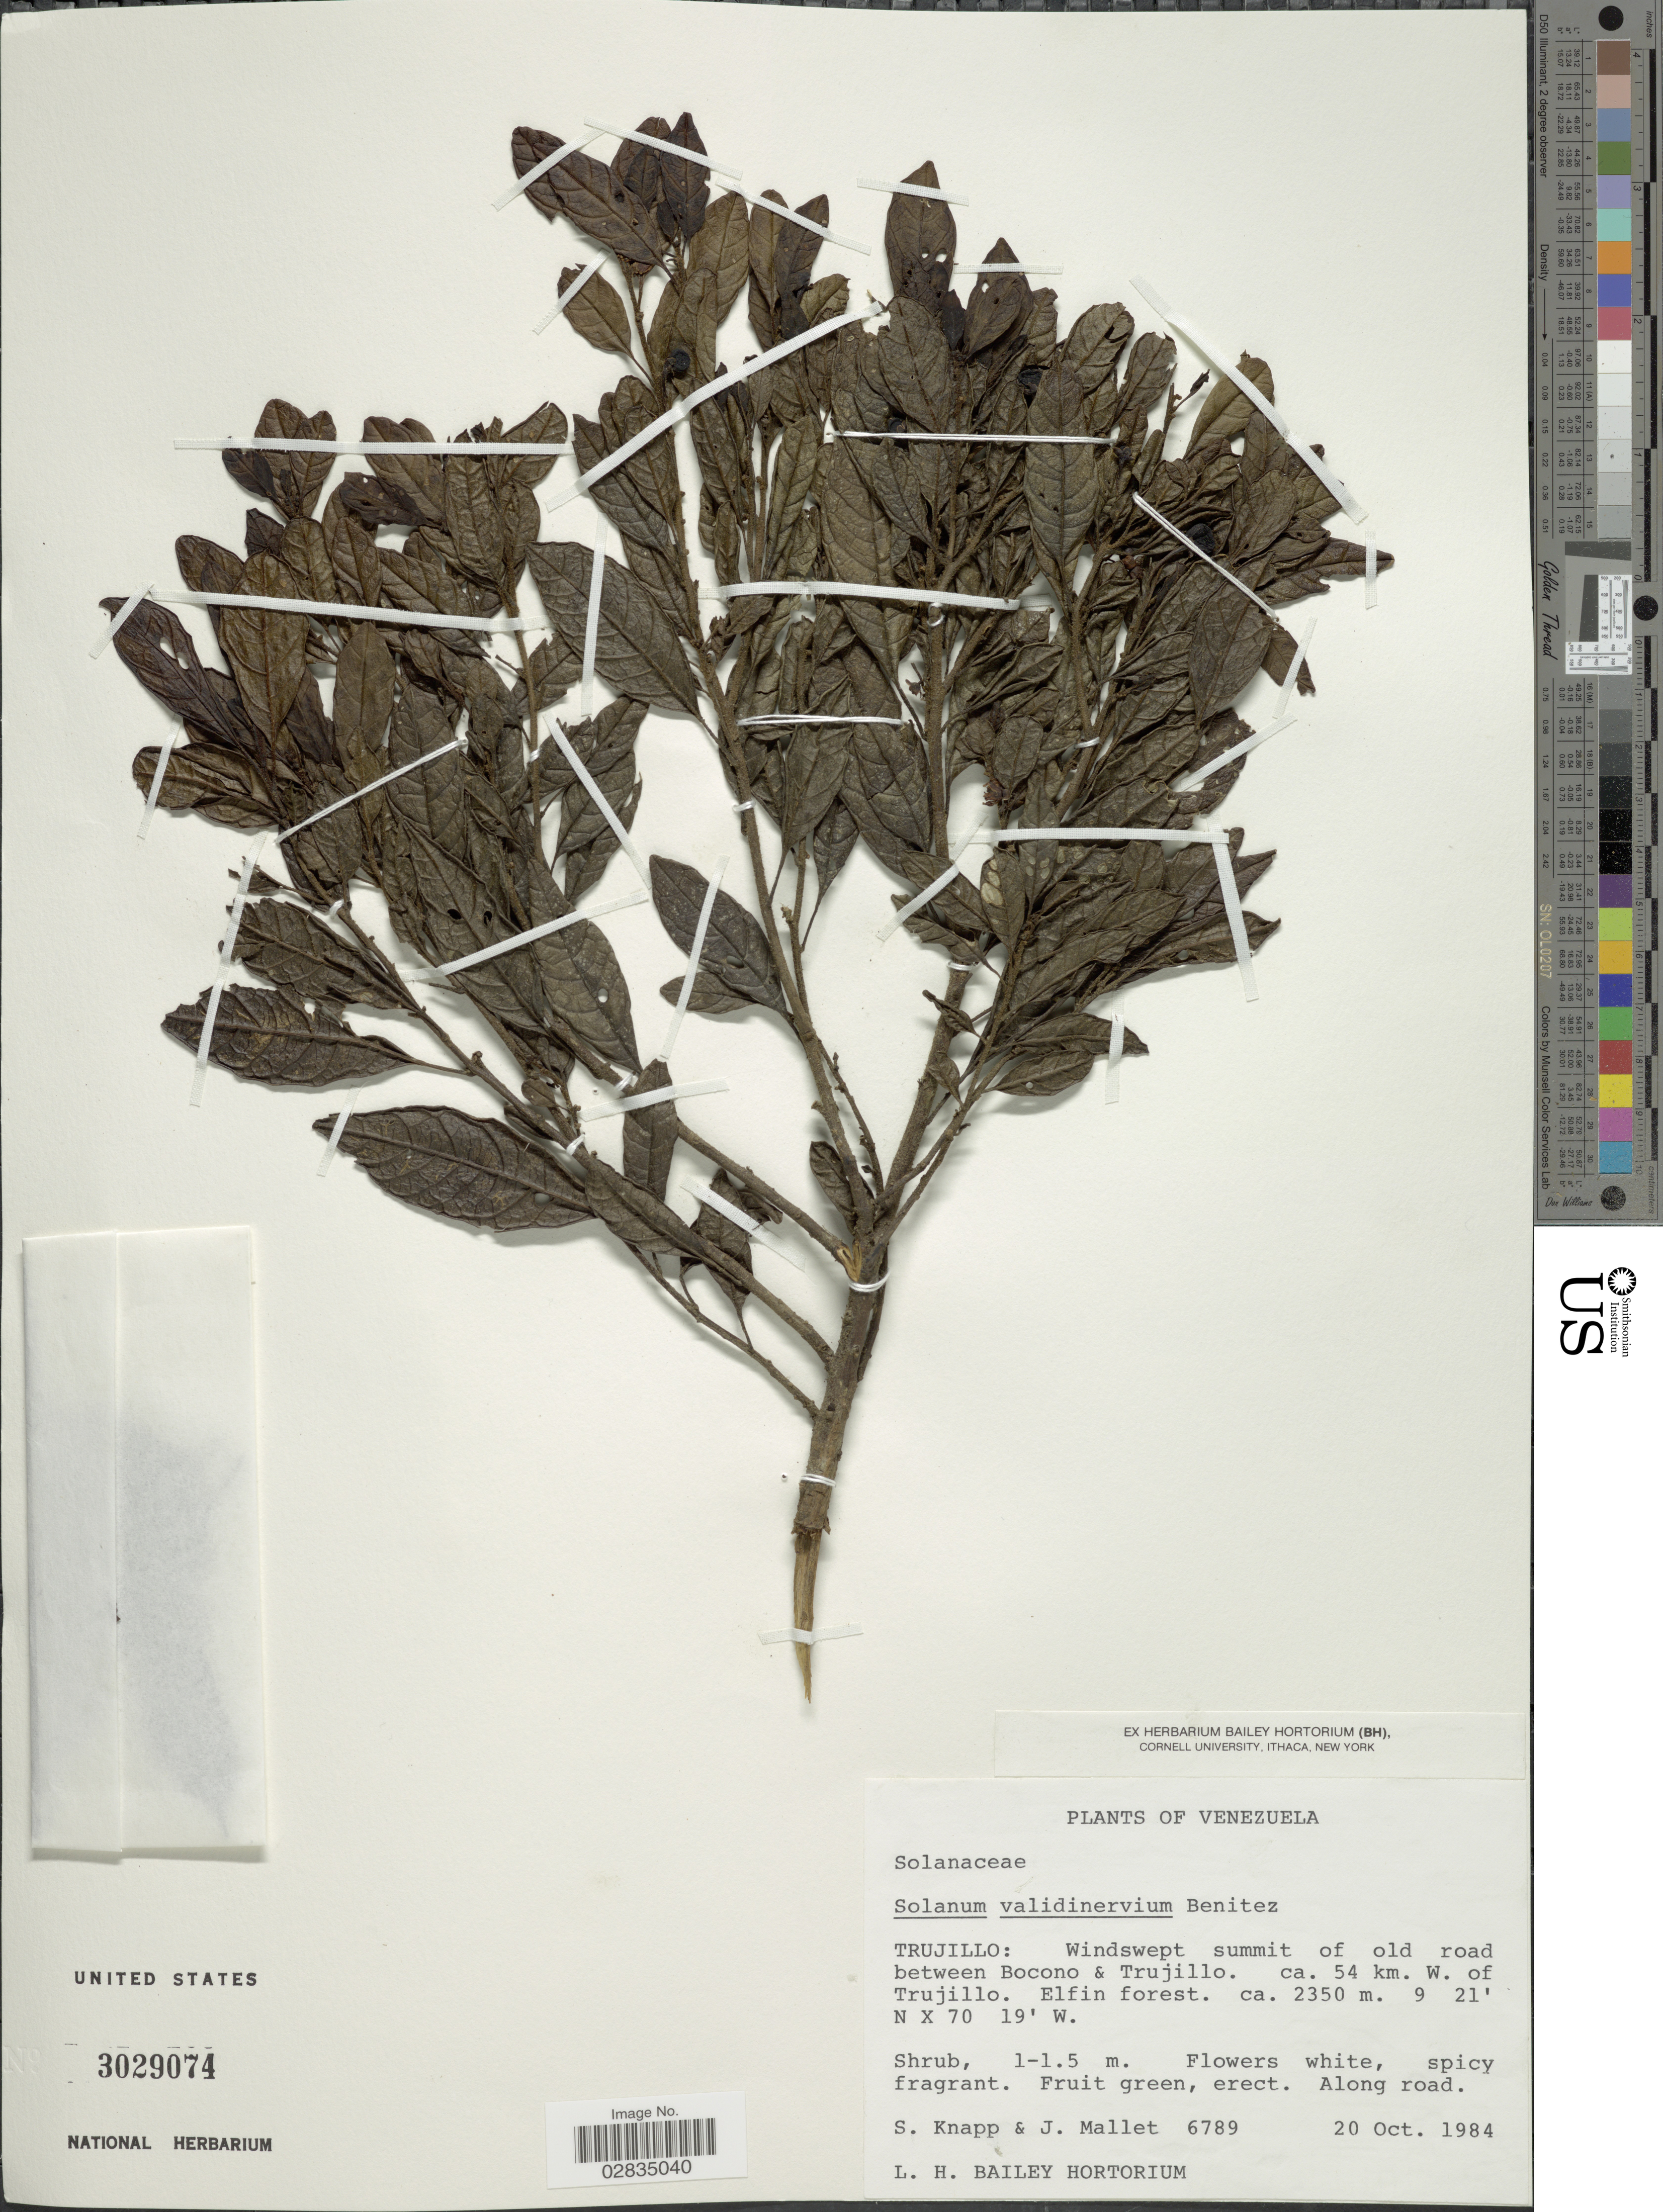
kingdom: Plantae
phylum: Tracheophyta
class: Magnoliopsida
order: Solanales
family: Solanaceae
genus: Solanum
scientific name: Solanum validinervium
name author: Benítez & S. Knapp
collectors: S. Knapp & J. Mallet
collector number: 6789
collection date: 1984-10-20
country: Venezuela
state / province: Trujillo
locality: Windswept summit of old road between Bocono & Trujillo, ca. 54 km. W. of Trujillo, Elfin forest.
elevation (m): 2350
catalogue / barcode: US 3029074